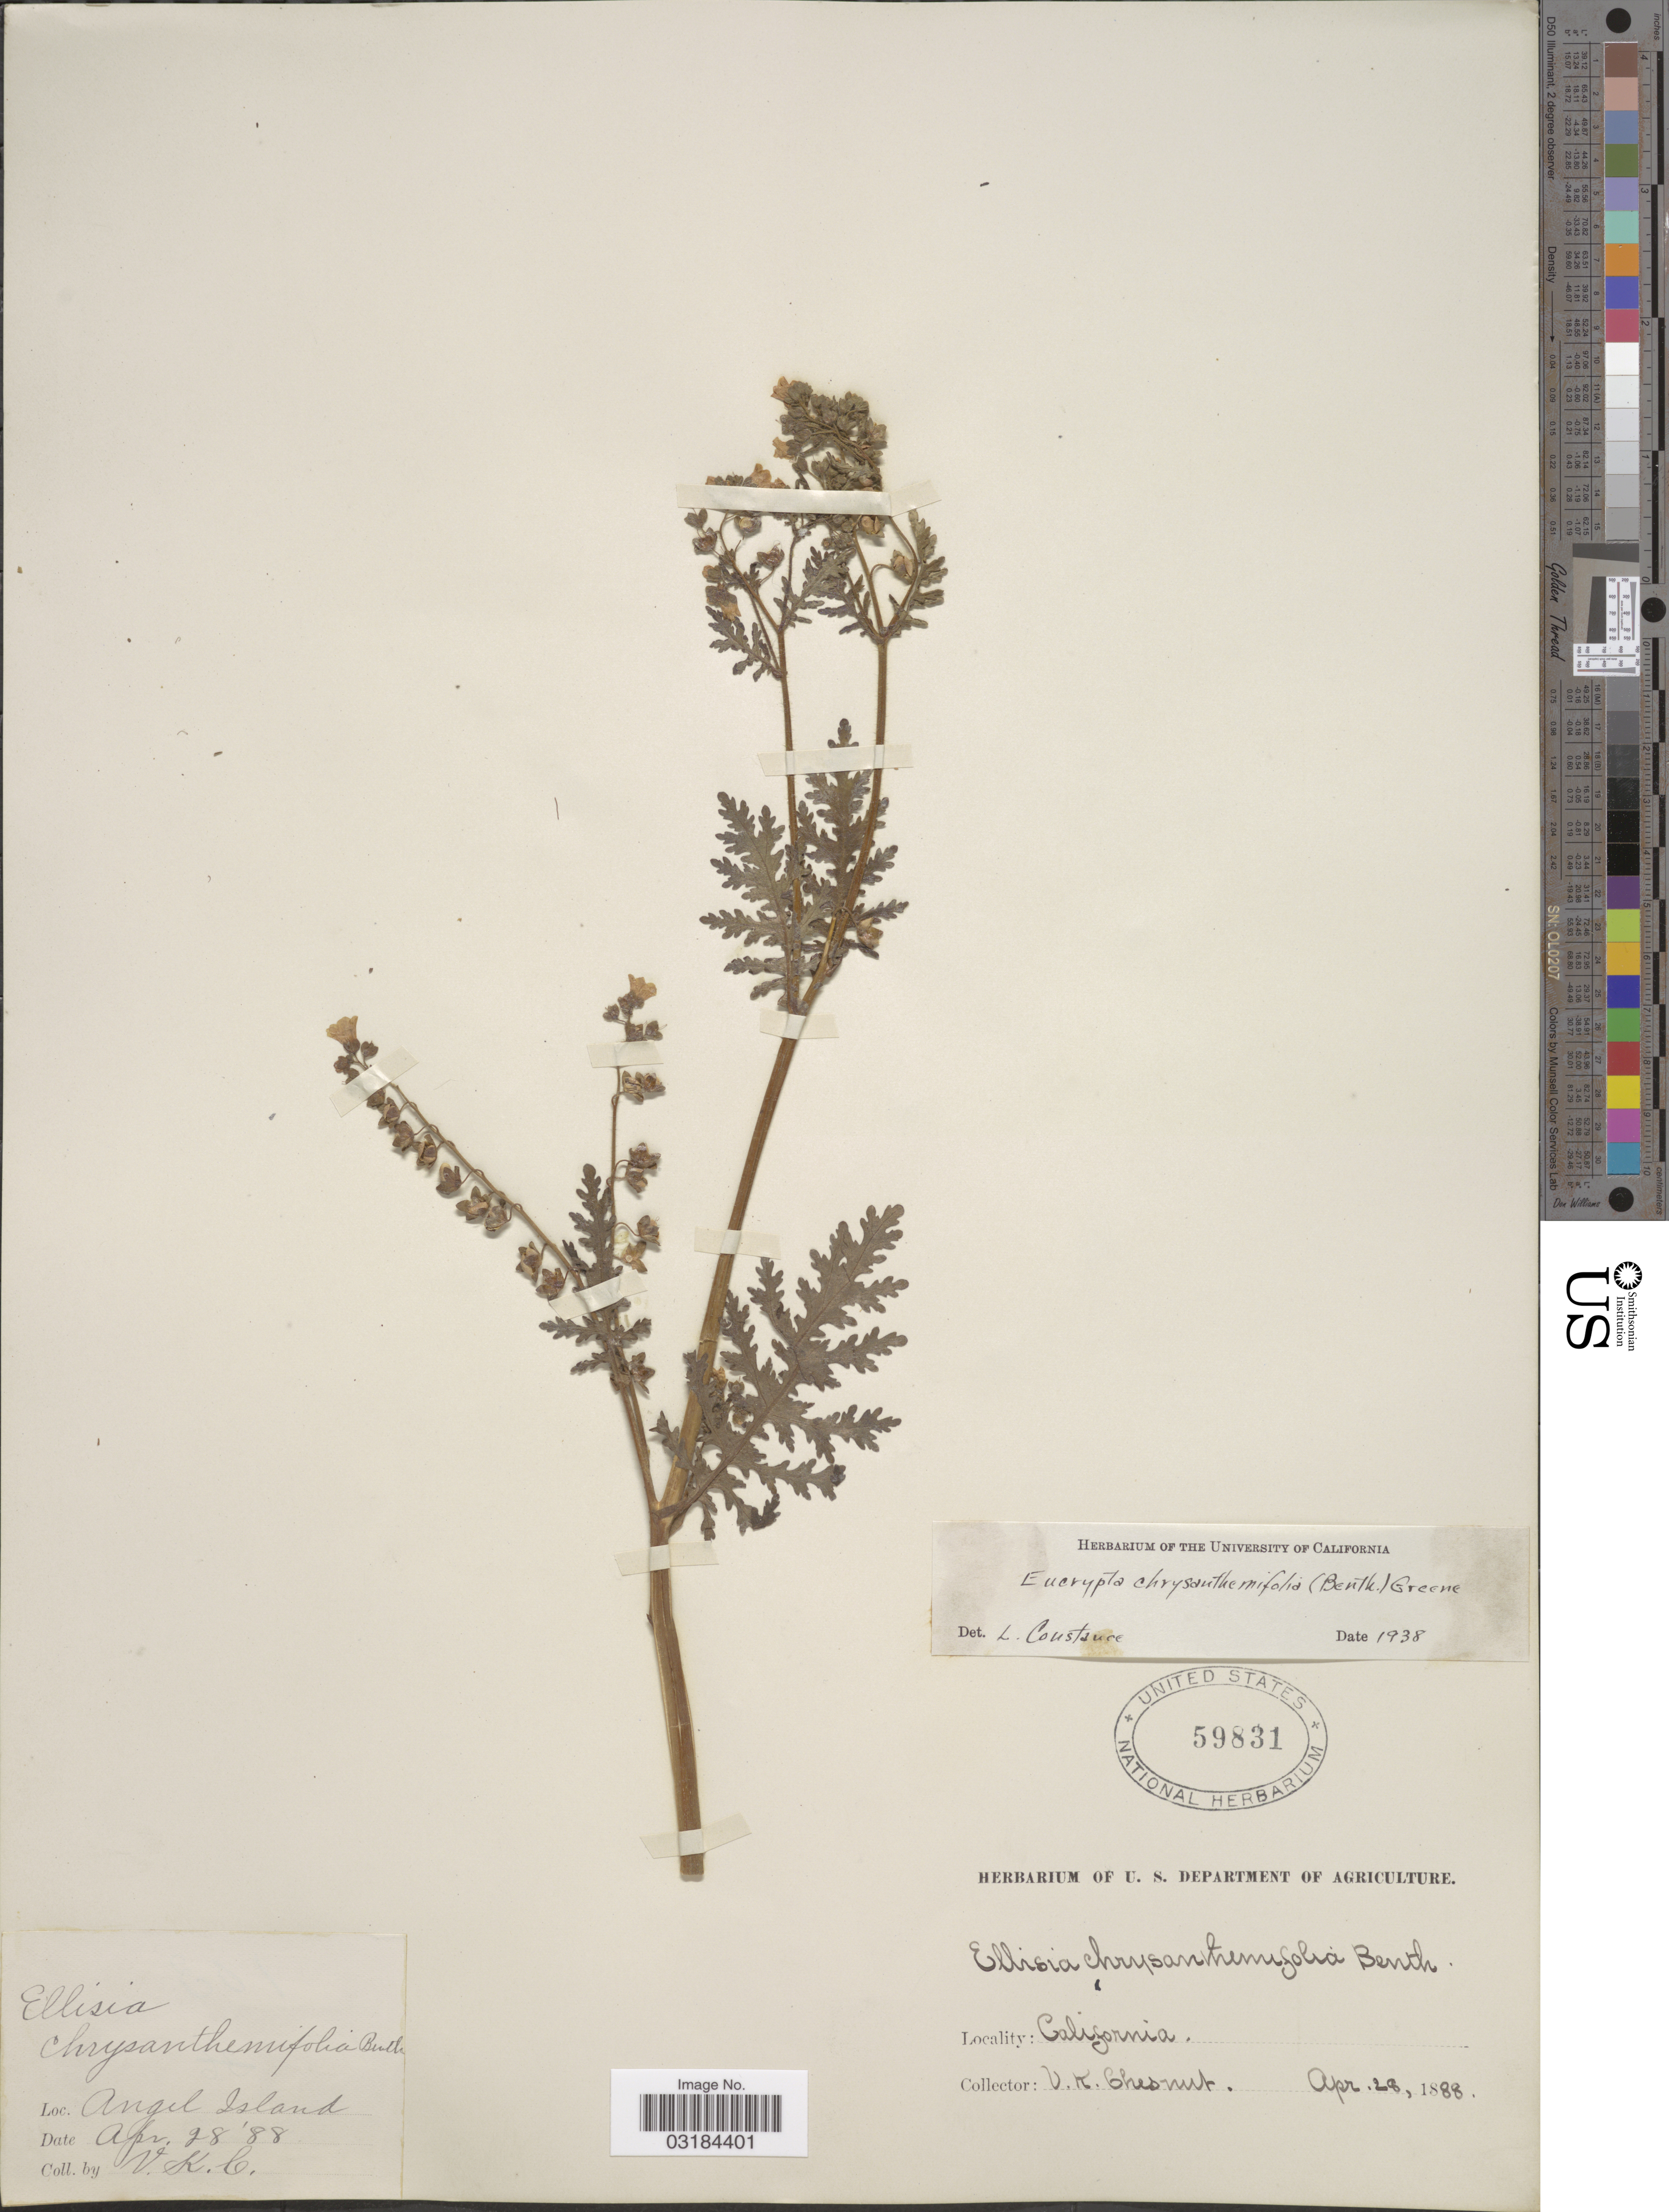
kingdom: Plantae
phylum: Tracheophyta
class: Magnoliopsida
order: Boraginales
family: Hydrophyllaceae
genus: Eucrypta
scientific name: Eucrypta chrysanthemifolia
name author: (Benth.) Greene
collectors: V. Chesnut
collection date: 1888-04-28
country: United States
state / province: California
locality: Angel Island.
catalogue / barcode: US 59831